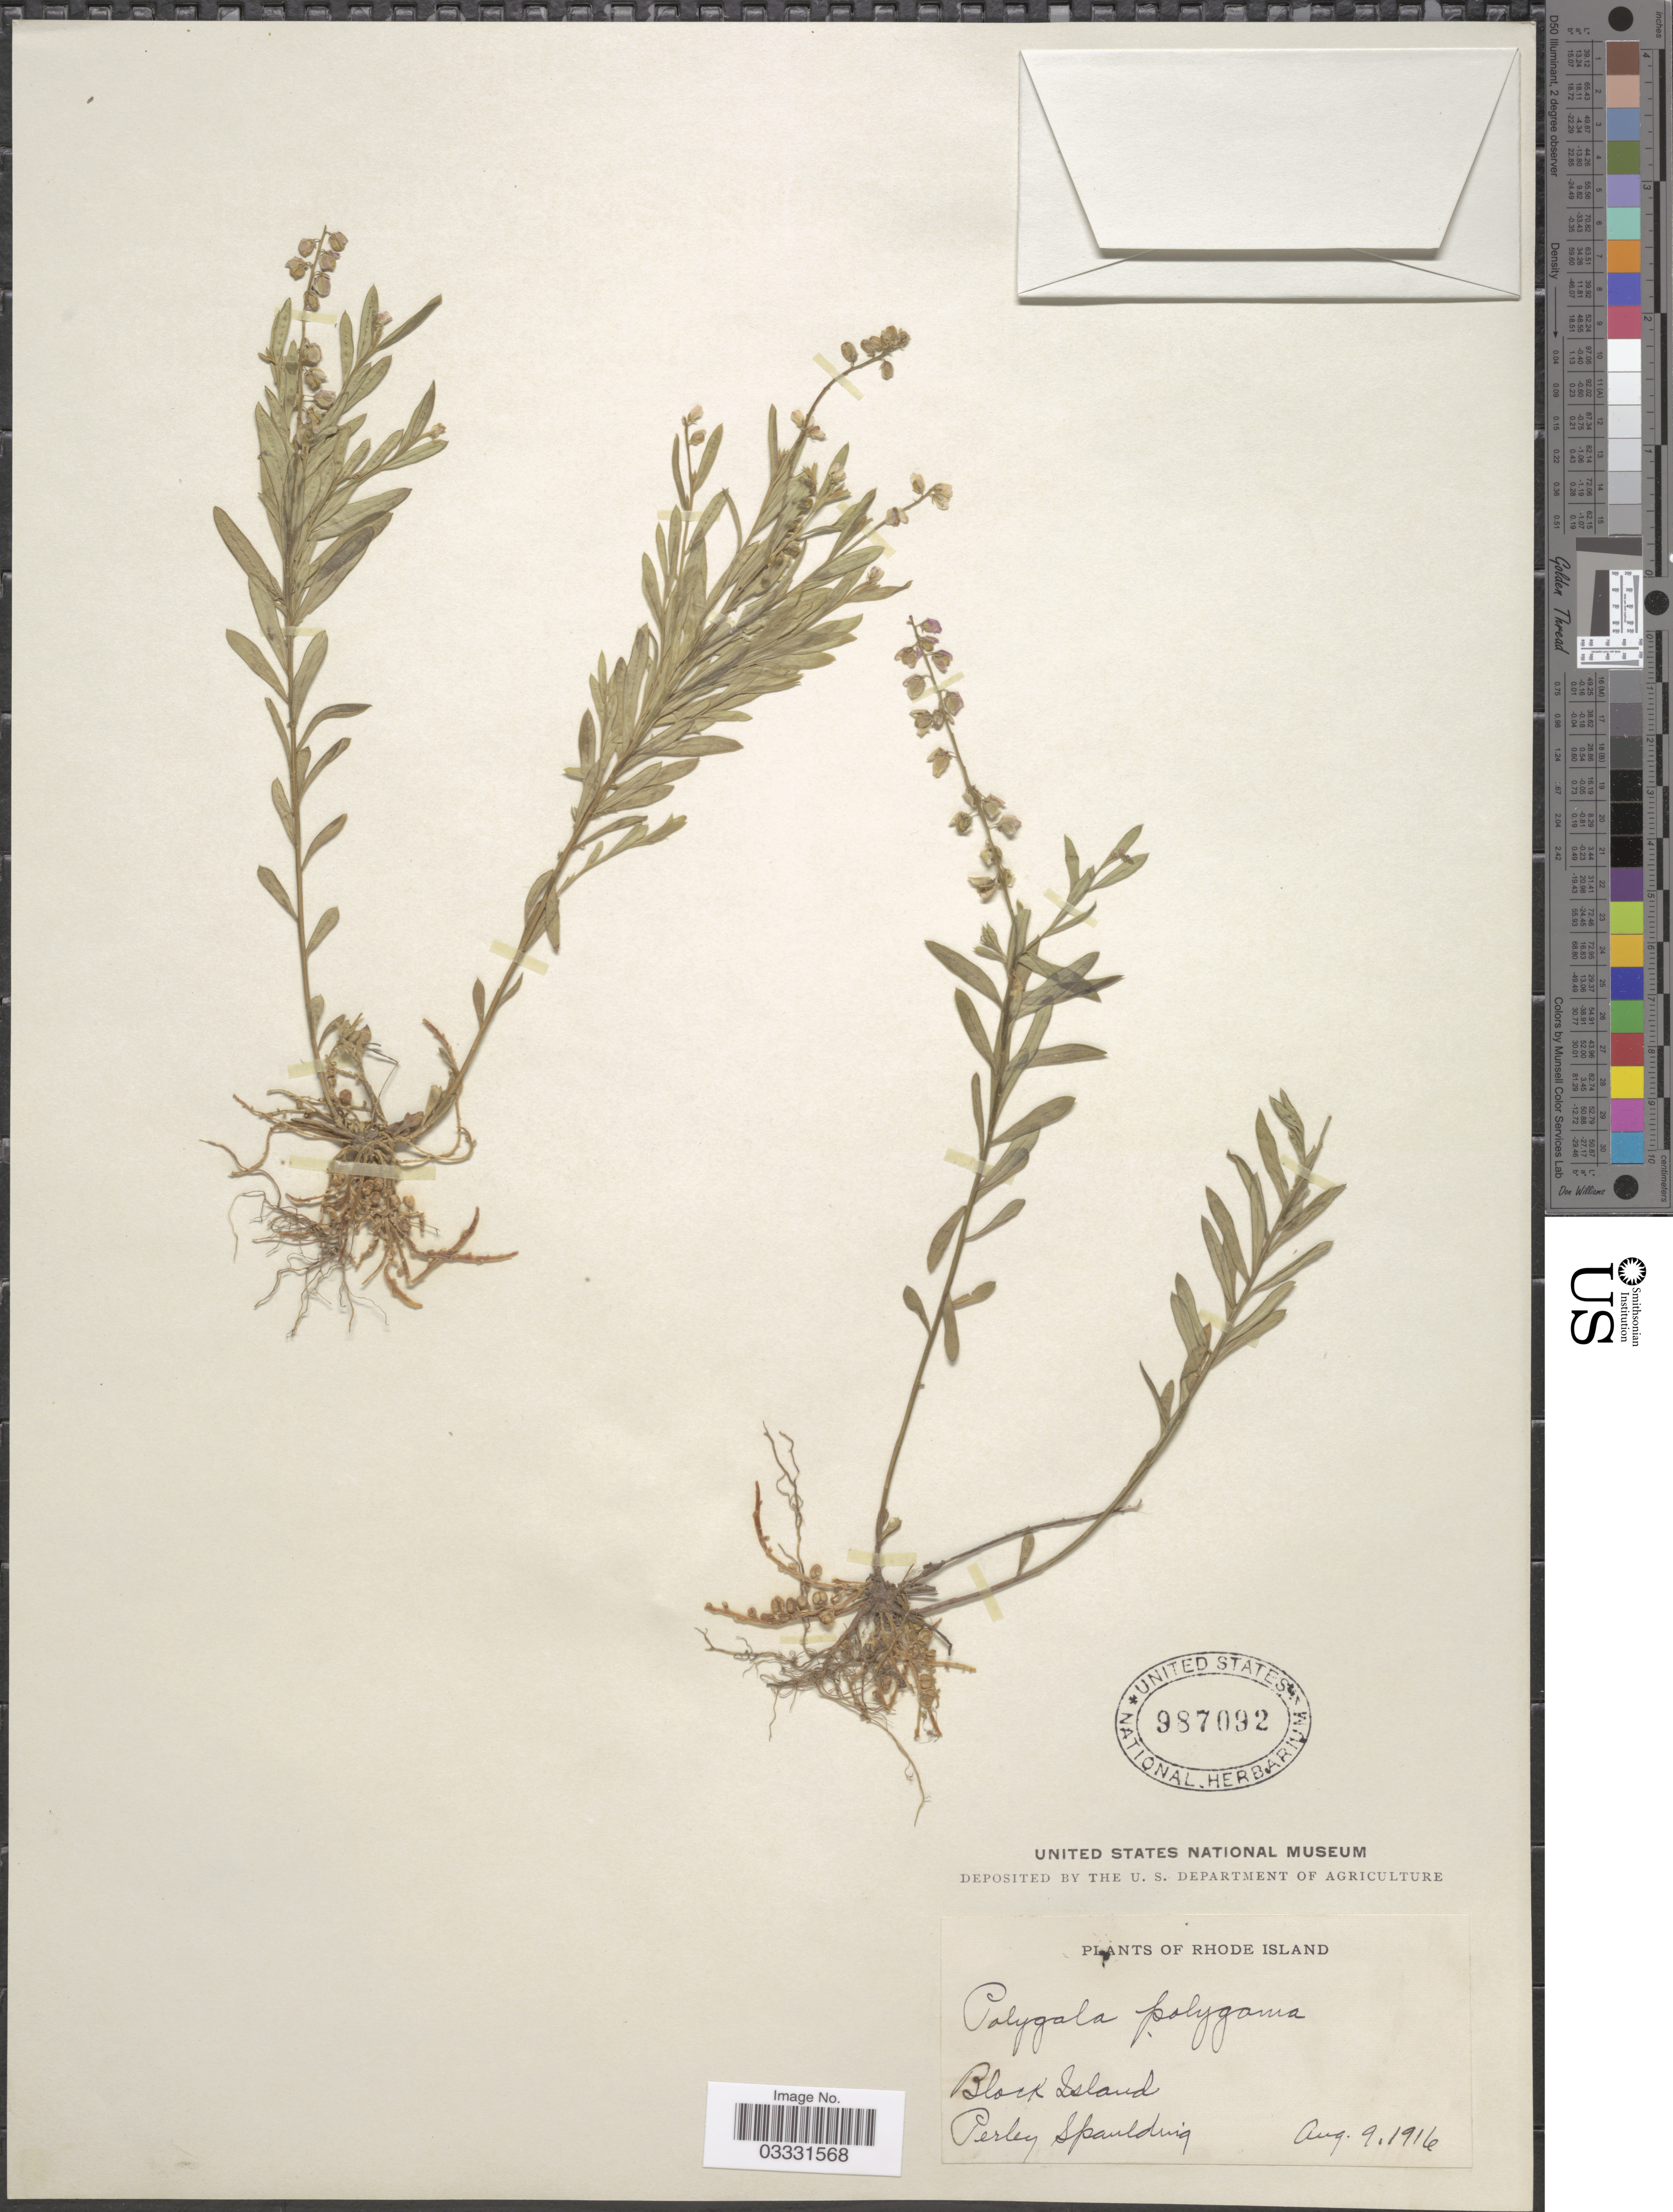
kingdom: Plantae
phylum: Tracheophyta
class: Magnoliopsida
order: Fabales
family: Polygalaceae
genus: Polygala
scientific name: Polygala polygama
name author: Walter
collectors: P. Spaulding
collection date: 1916-08-09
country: United States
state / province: Rhode Island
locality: Block Island.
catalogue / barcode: US 987092